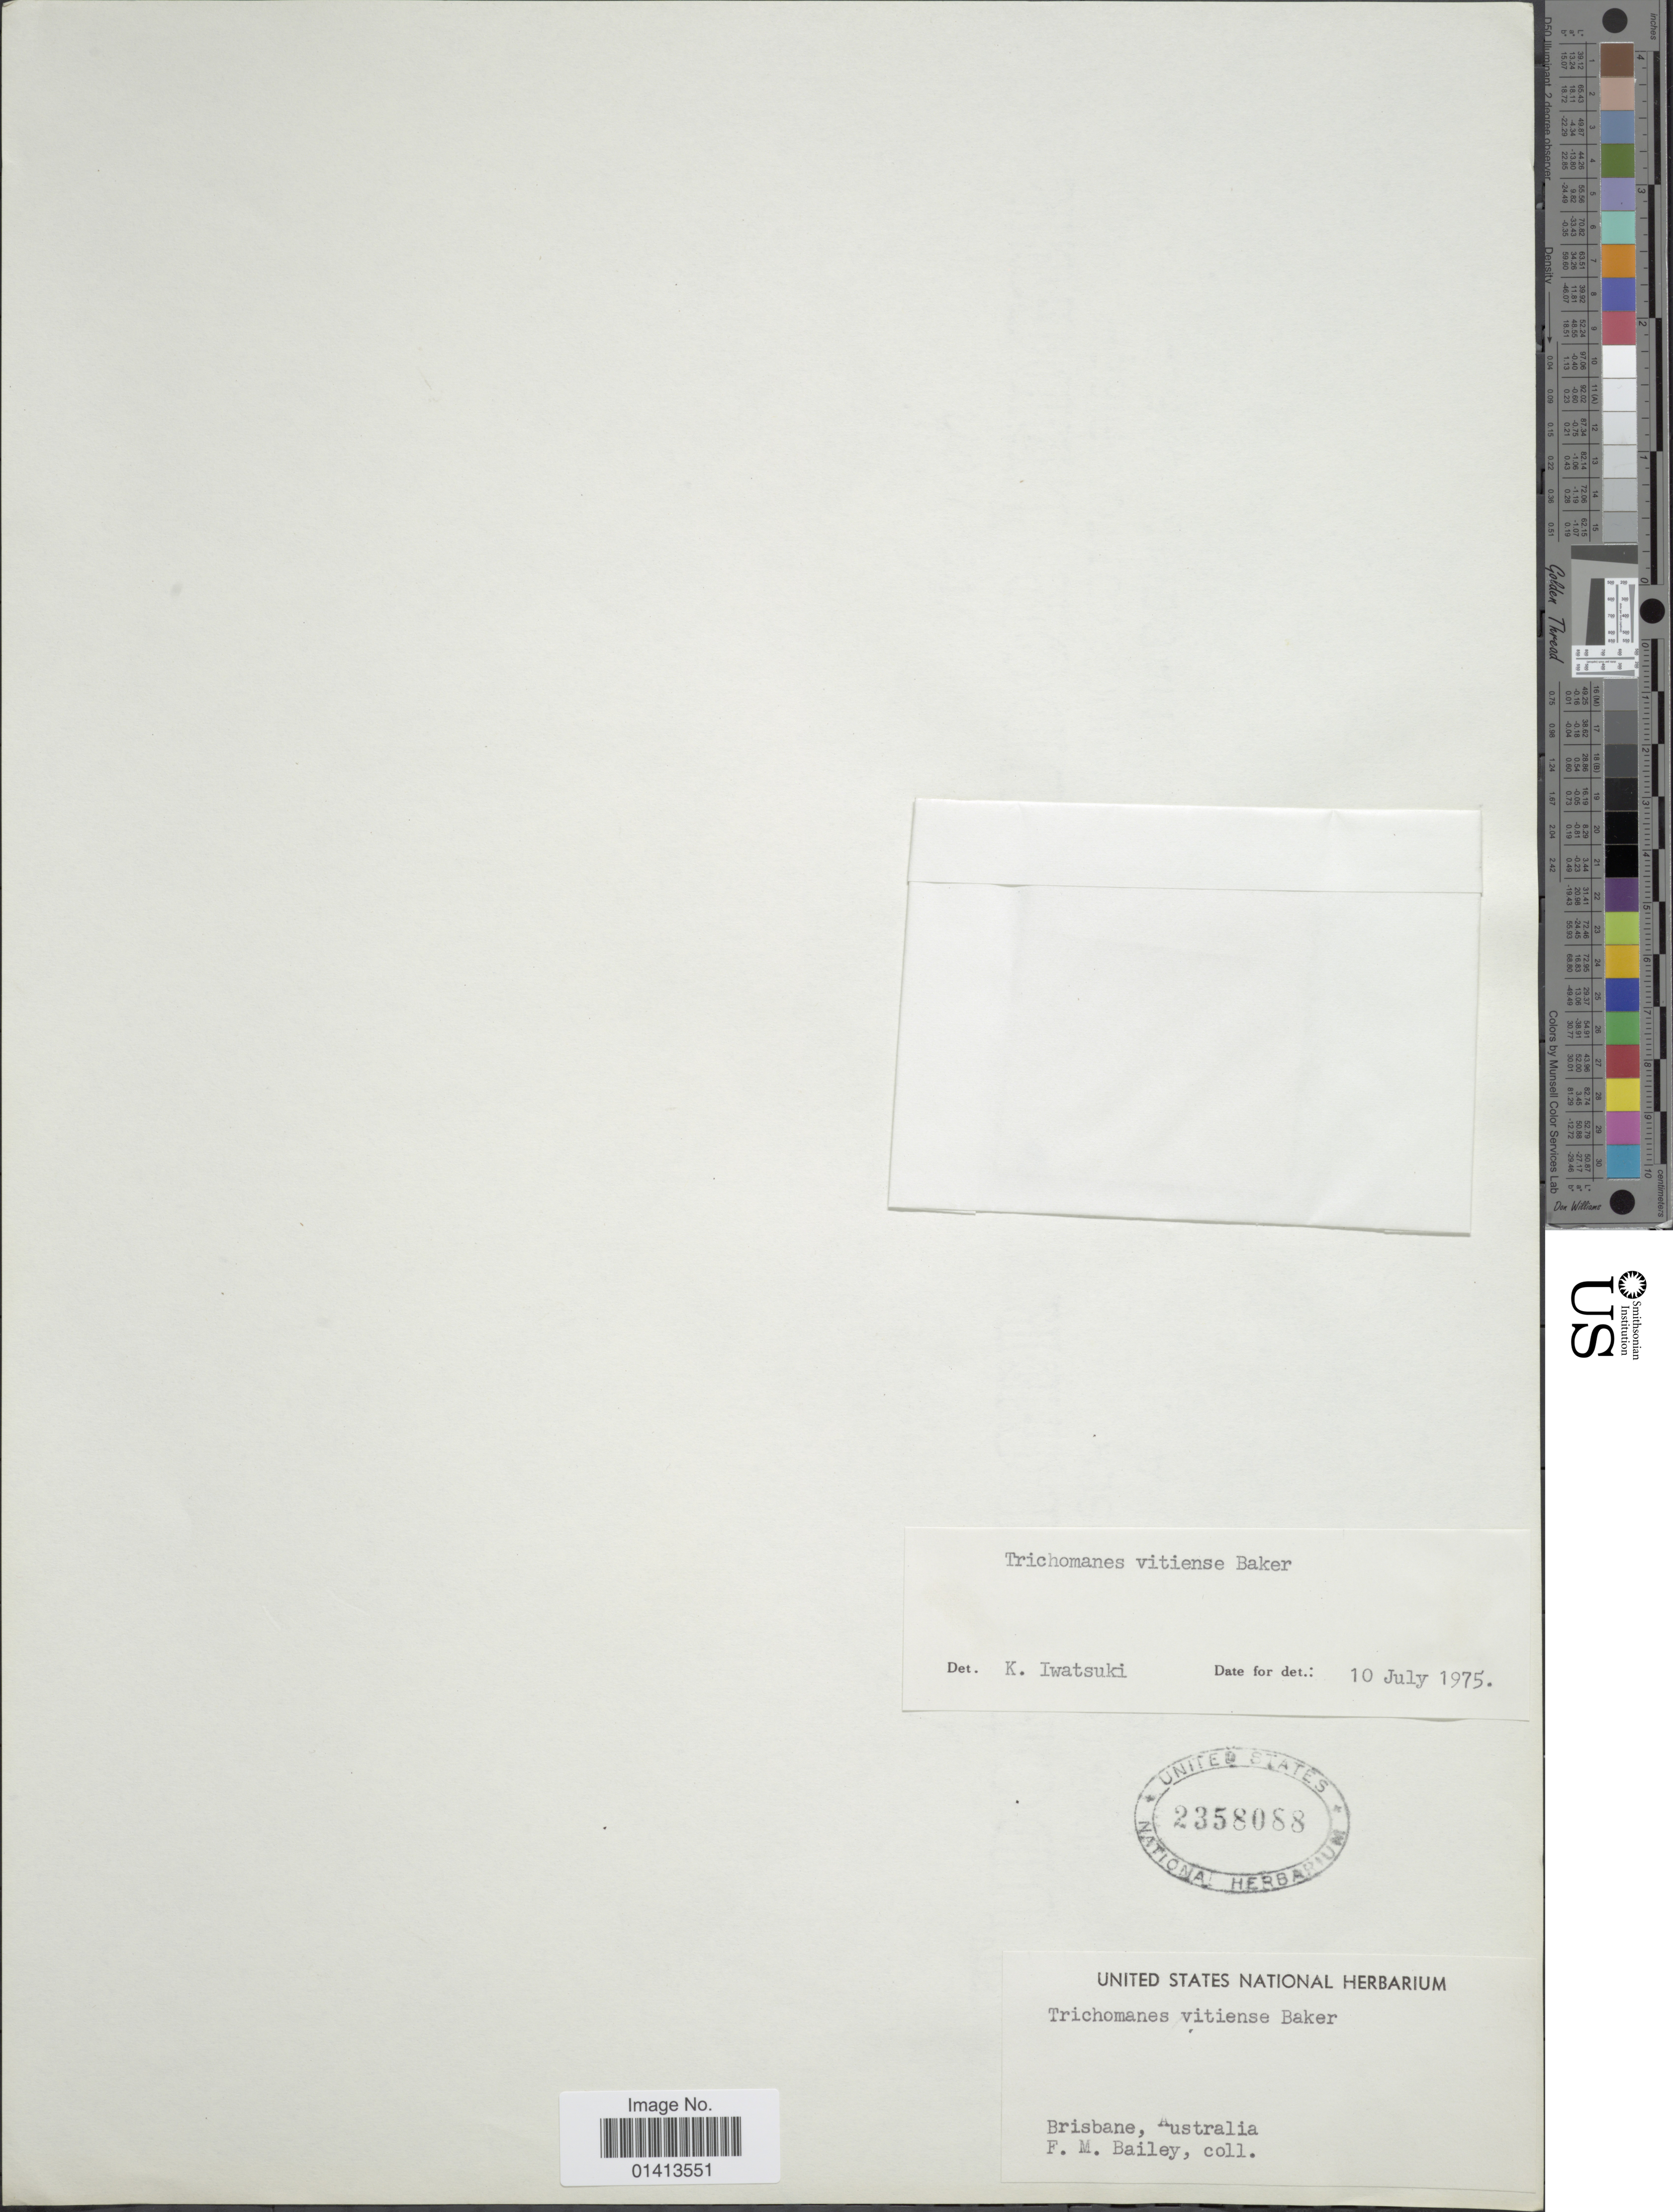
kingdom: Plantae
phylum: Tracheophyta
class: Polypodiopsida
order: Hymenophyllales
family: Hymenophyllaceae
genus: Crepidomanes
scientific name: Crepidomanes vitiense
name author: (Baker) Bostock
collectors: F. M. Bailey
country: Australia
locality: Brisbane, Australia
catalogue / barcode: US 2358088